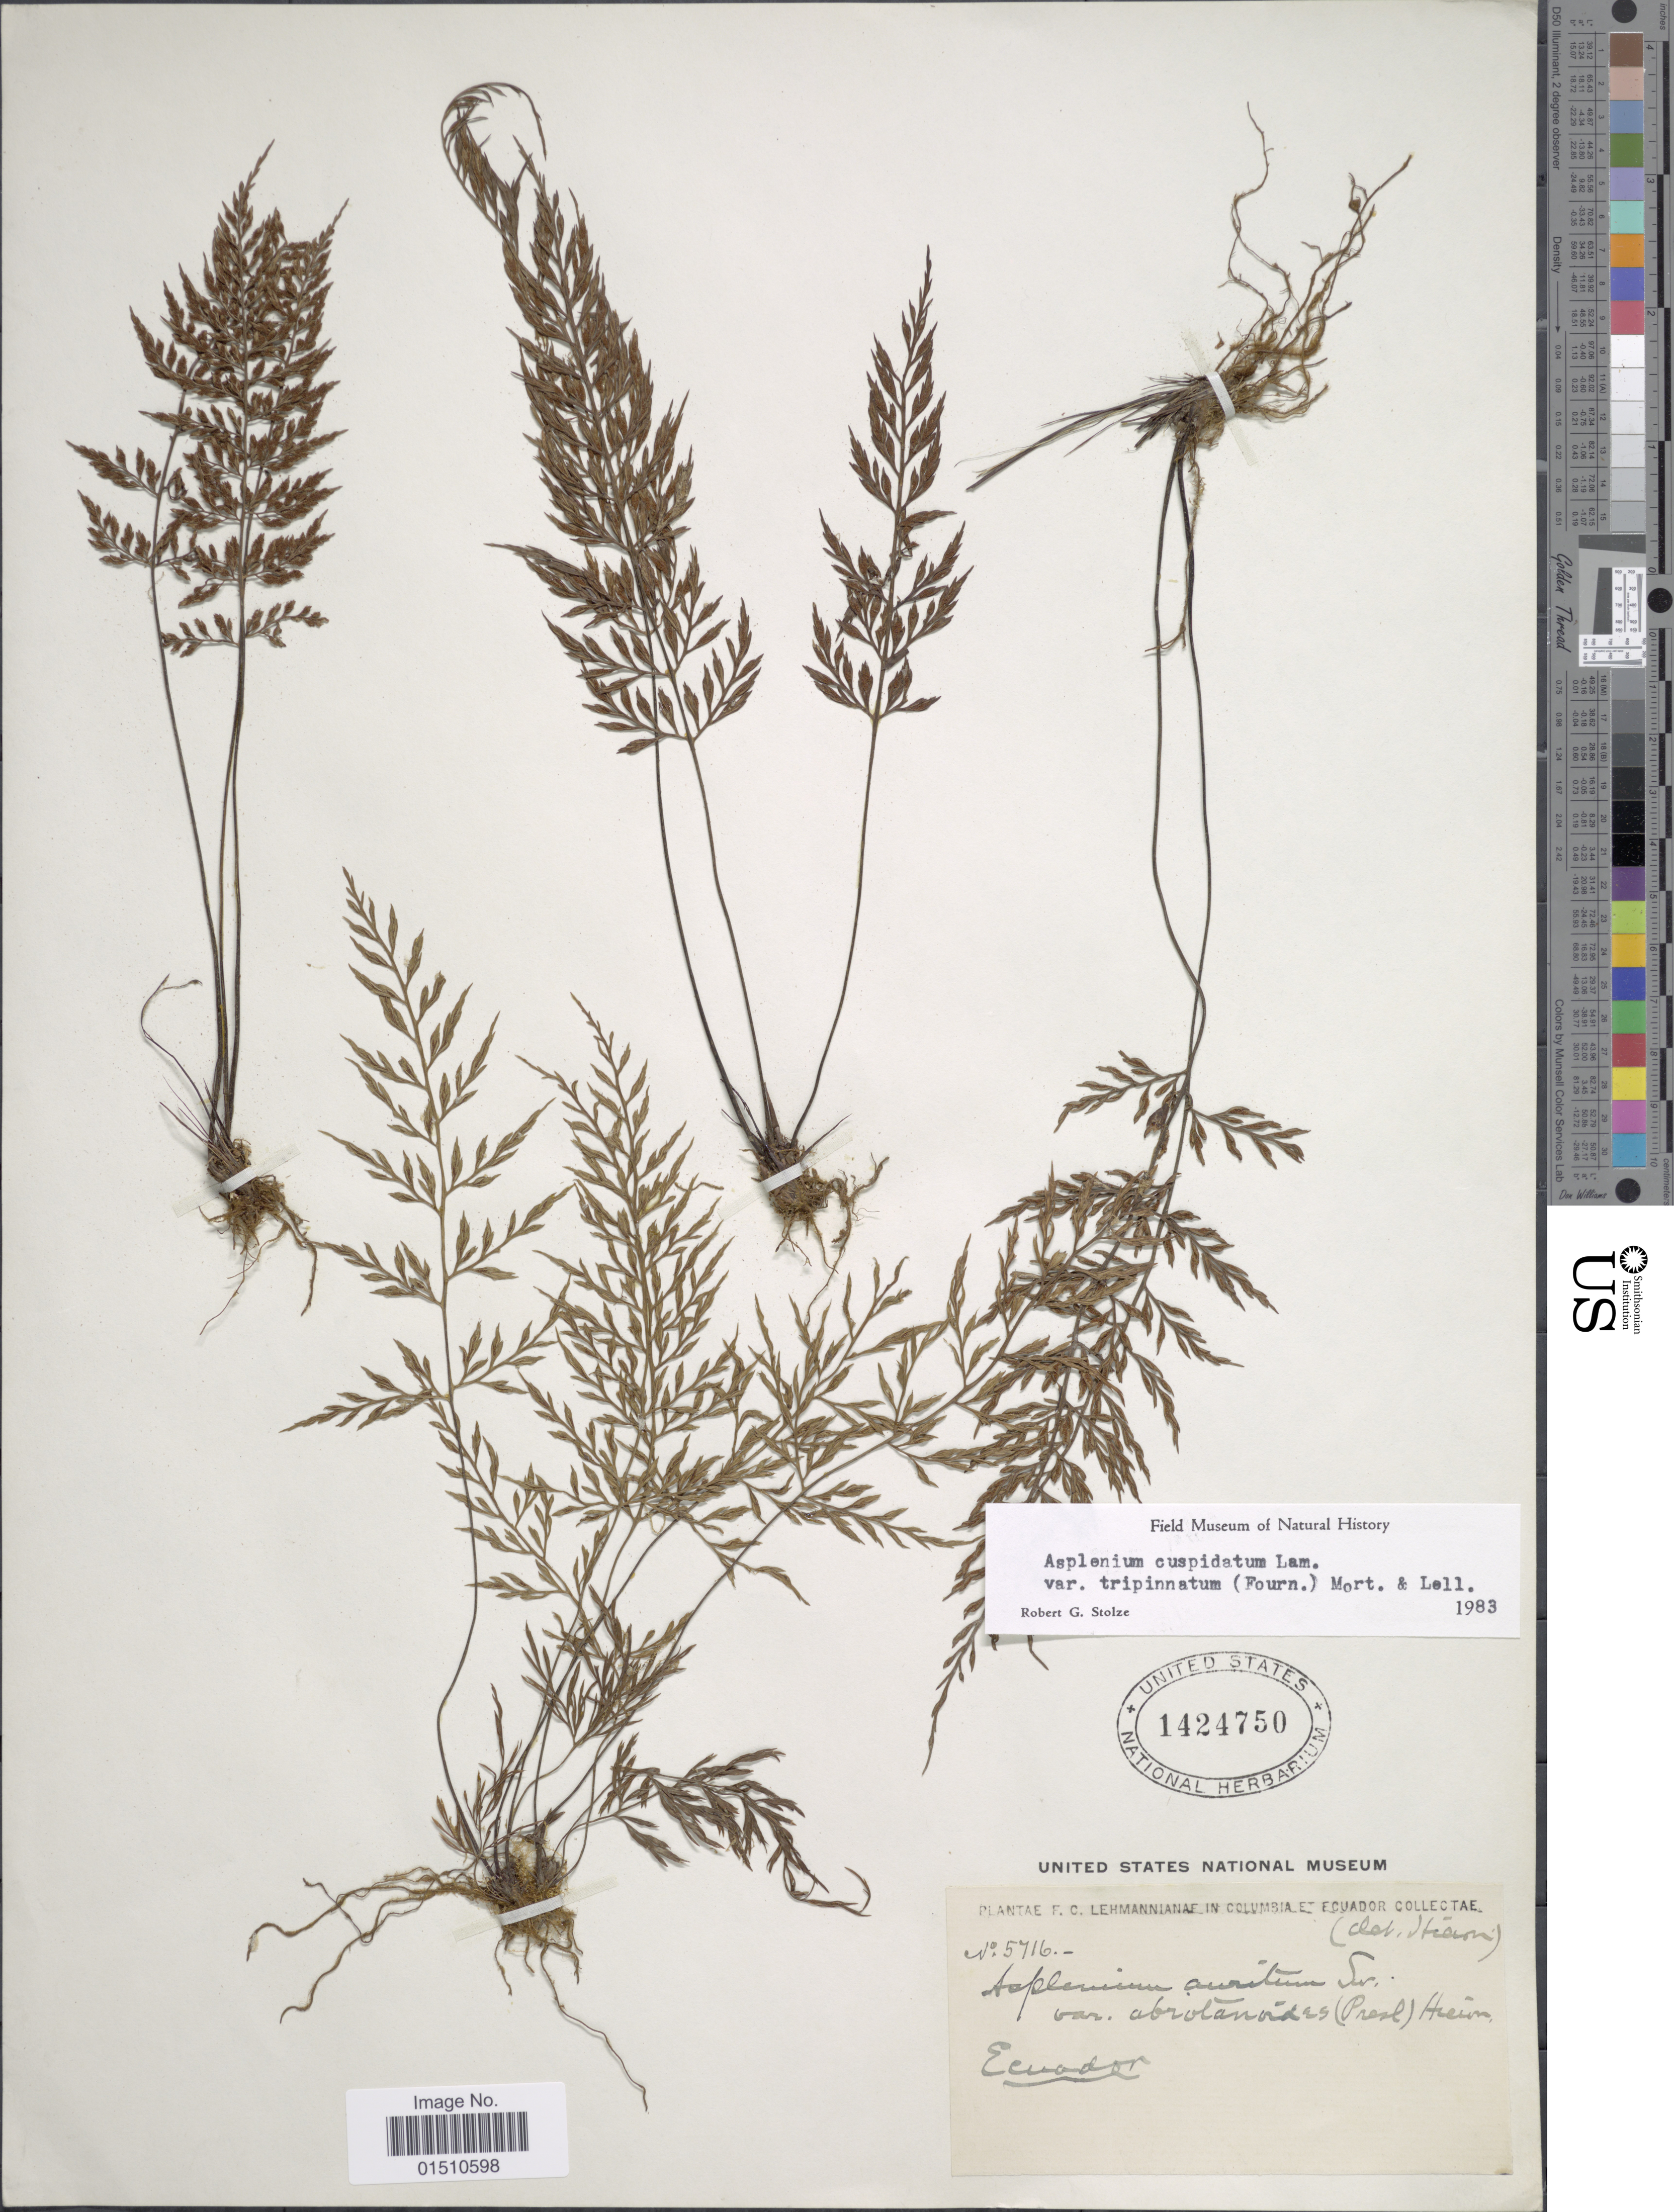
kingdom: Plantae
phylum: Tracheophyta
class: Polypodiopsida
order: Polypodiales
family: Aspleniaceae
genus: Asplenium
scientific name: Asplenium cuspidatum var. tripinnatum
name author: (E. Fourn.) C.V. Morton & Lellinger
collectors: F. C. Lehmann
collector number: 5716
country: Ecuador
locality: Ecuador.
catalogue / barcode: US 1424750